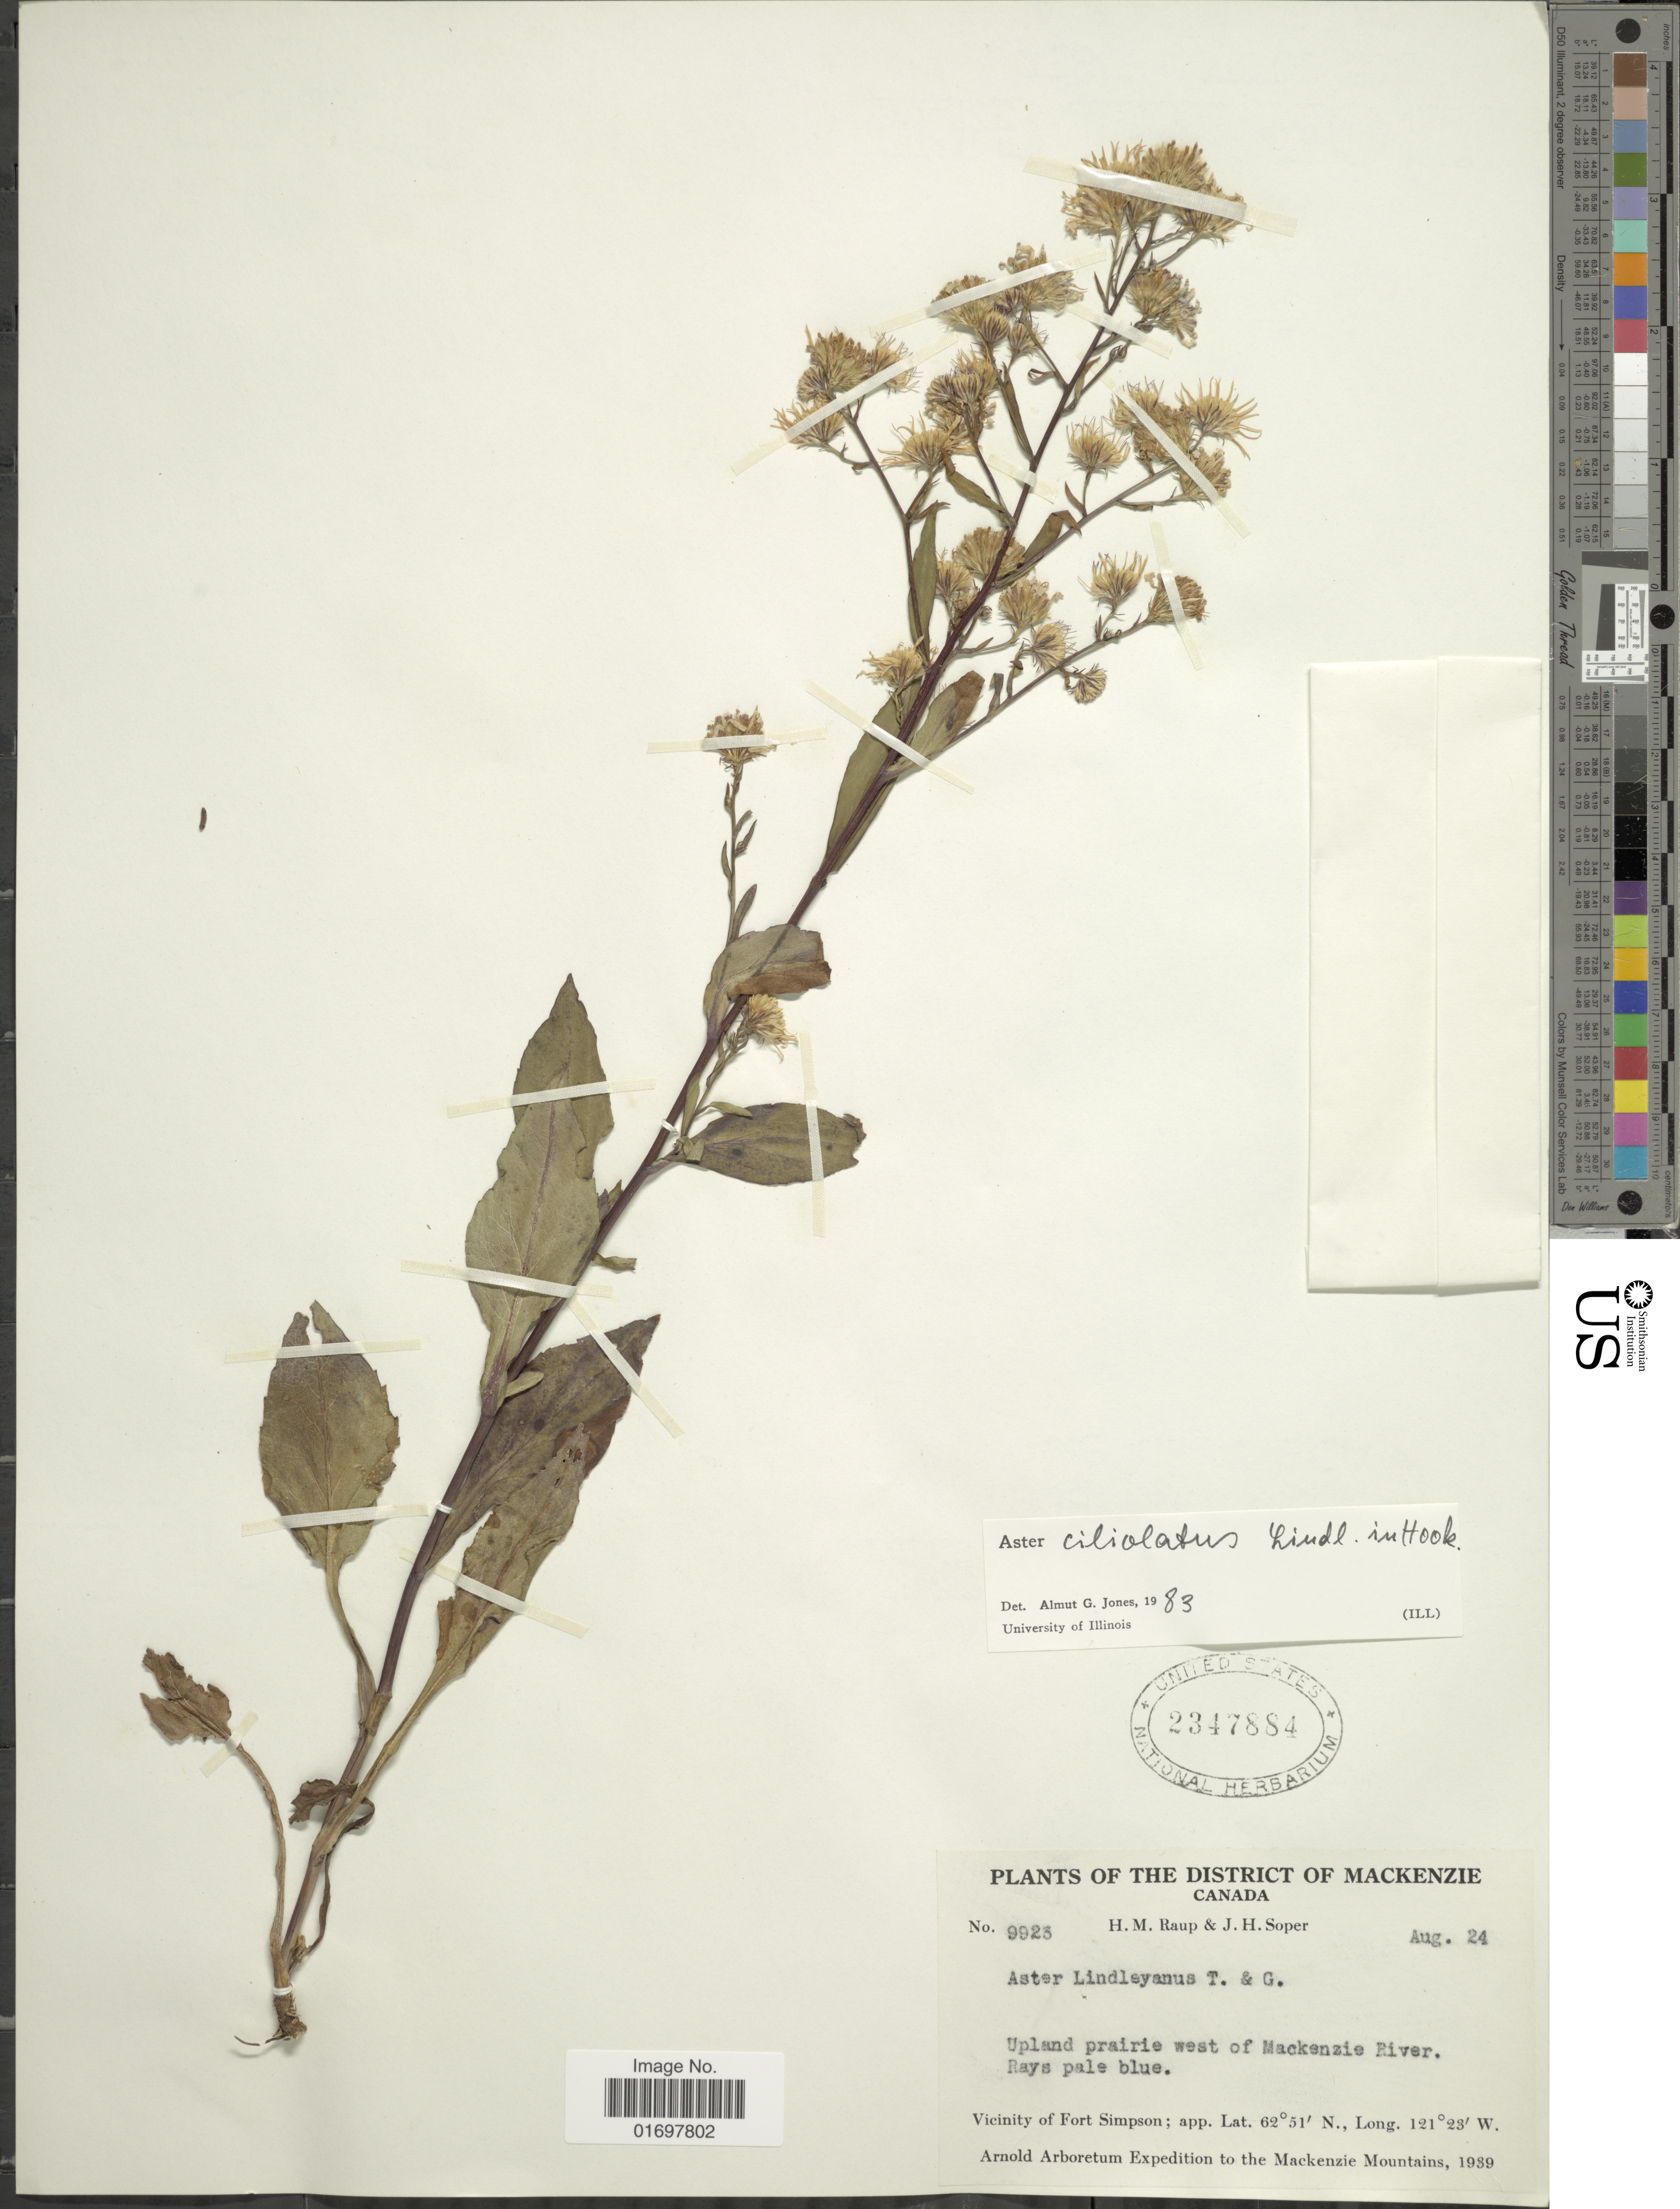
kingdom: Plantae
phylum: Tracheophyta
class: Magnoliopsida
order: Asterales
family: Asteraceae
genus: Symphyotrichum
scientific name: Symphyotrichum ciliolatum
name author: (Lindl.) Á. Löve & D. Löve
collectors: H. Raup & J. H. Soper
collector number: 9923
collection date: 1939-08-24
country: Canada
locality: District of Mackenzie, Canada. Vicinity of Fort Simpson. west of Mackenzie river.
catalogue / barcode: US 2347884